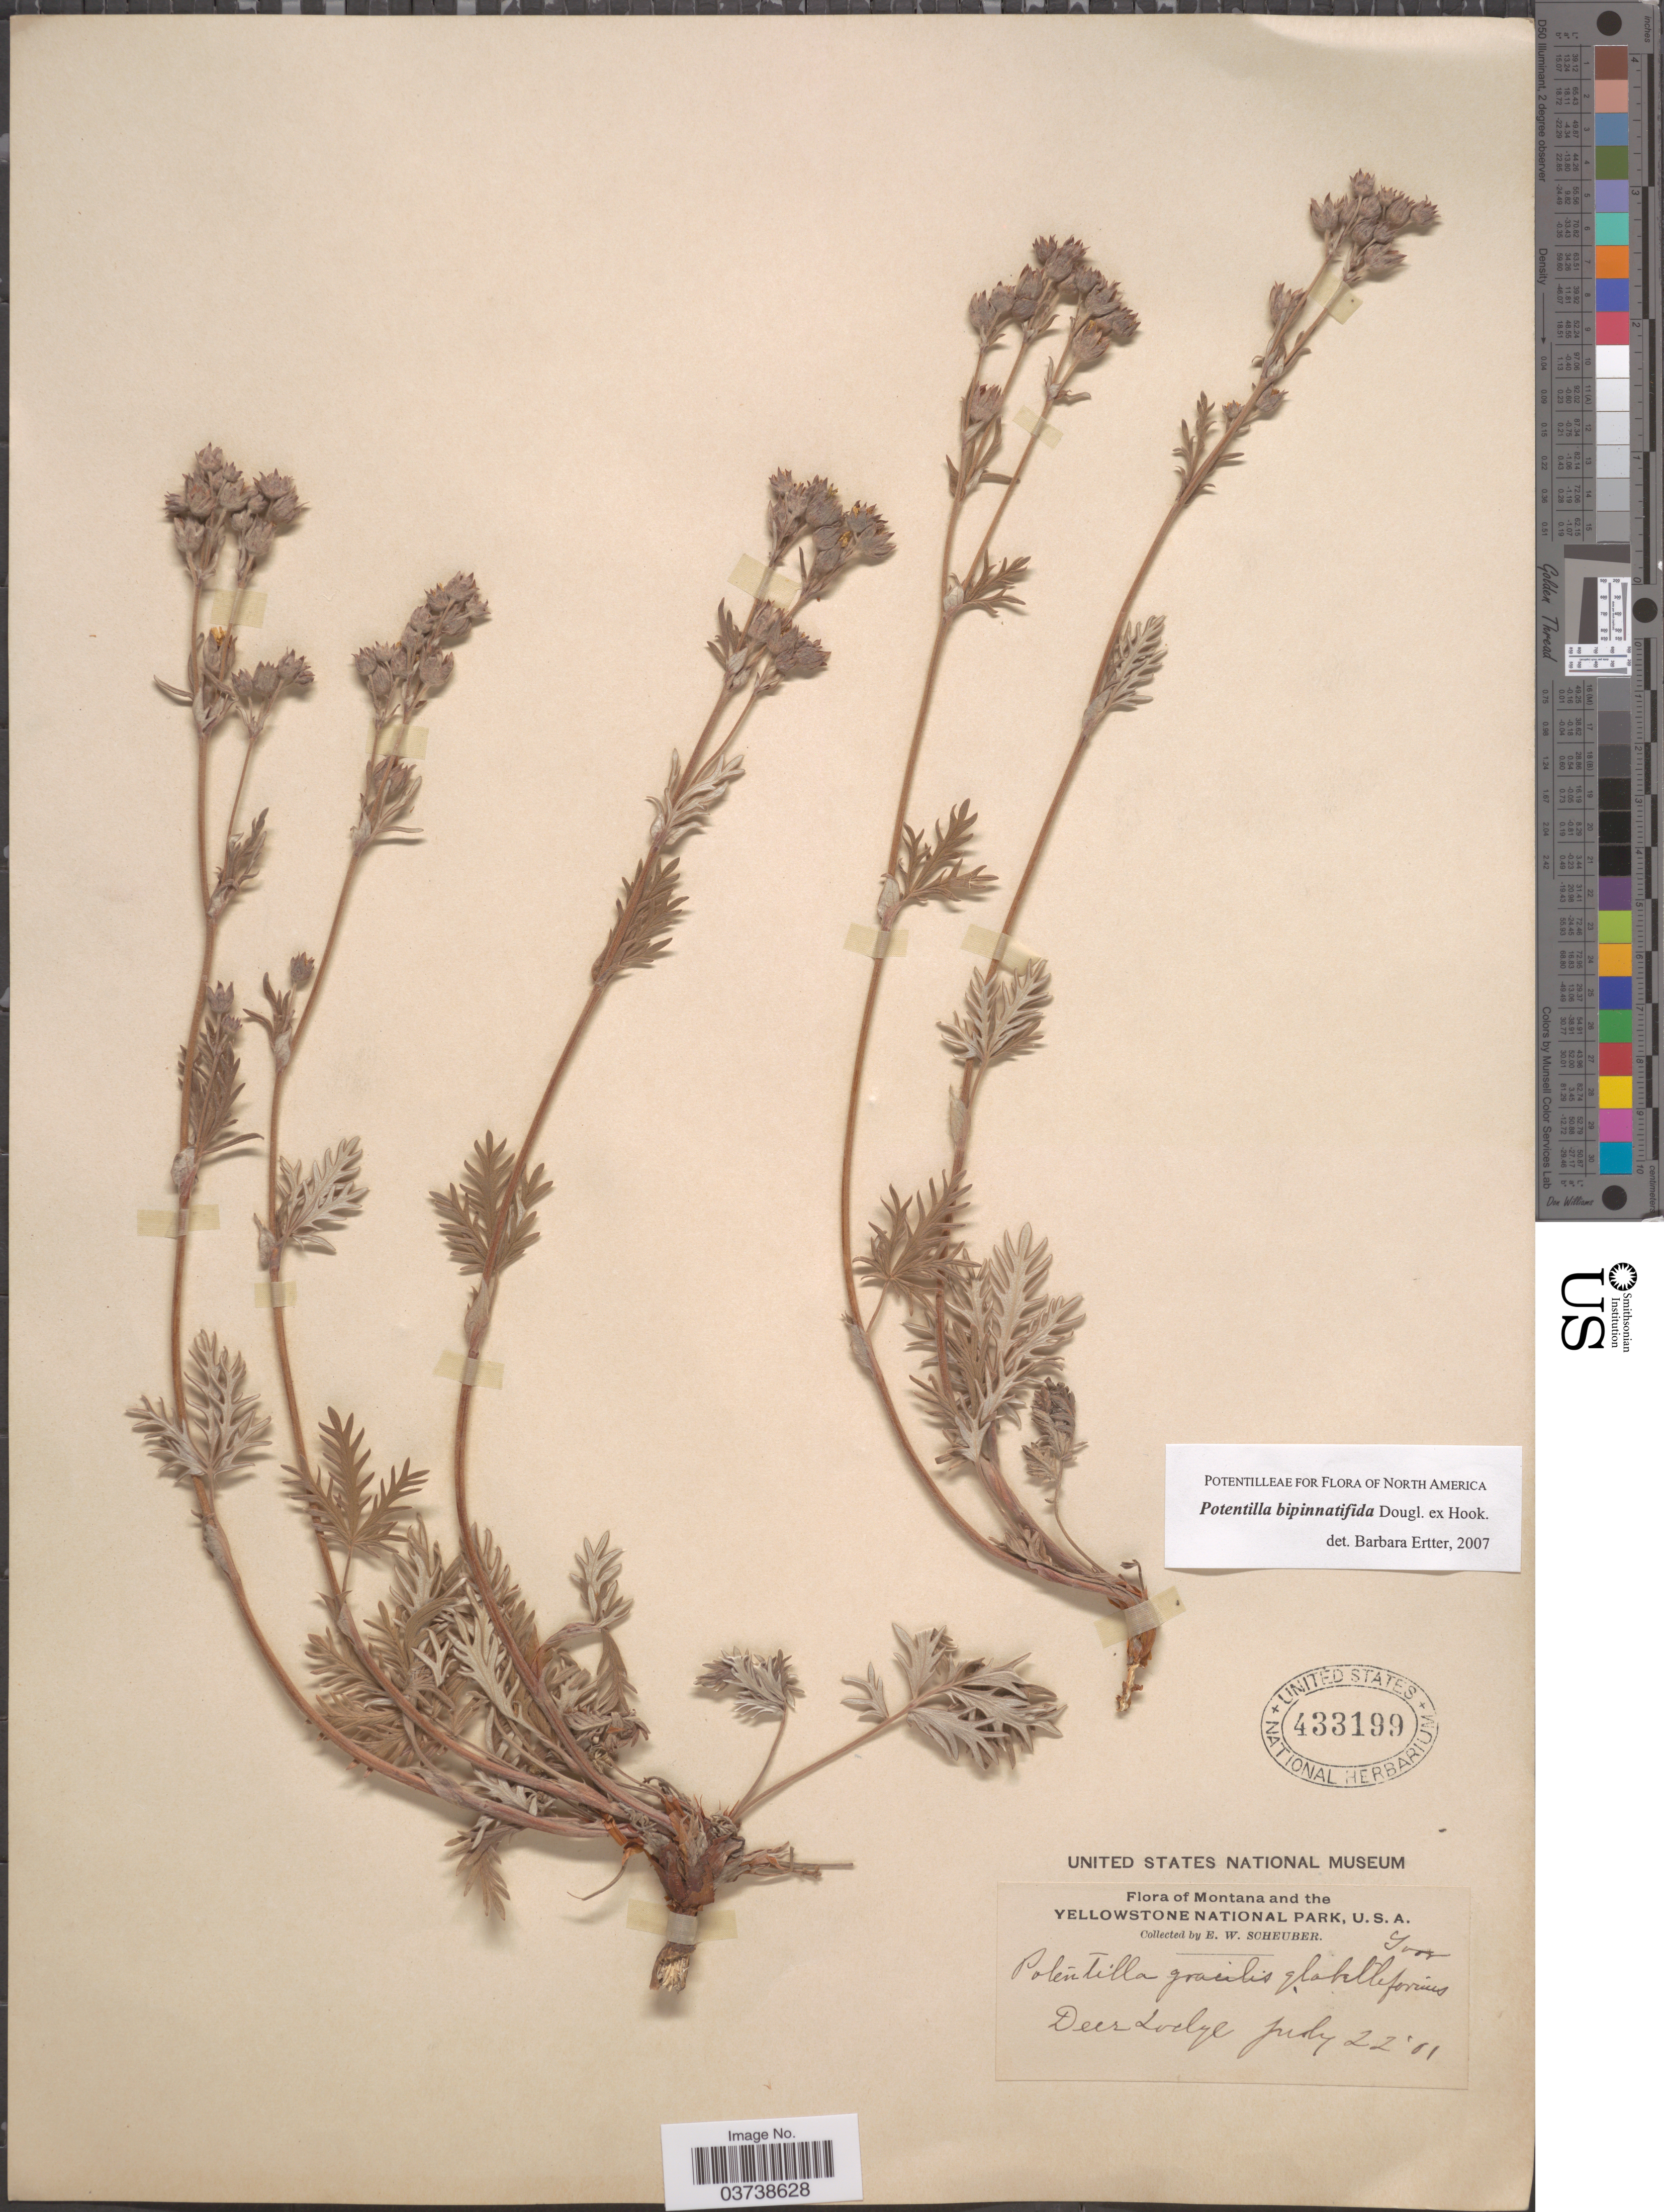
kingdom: Plantae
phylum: Tracheophyta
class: Magnoliopsida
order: Rosales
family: Rosaceae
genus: Potentilla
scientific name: Potentilla bipinnatifida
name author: Douglas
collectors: E. Scheuber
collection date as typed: Transcribed d/m/y: 22/7/1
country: United States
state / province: Montana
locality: And the Yellowstone National Park. Deer Lodge.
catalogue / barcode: US 433199